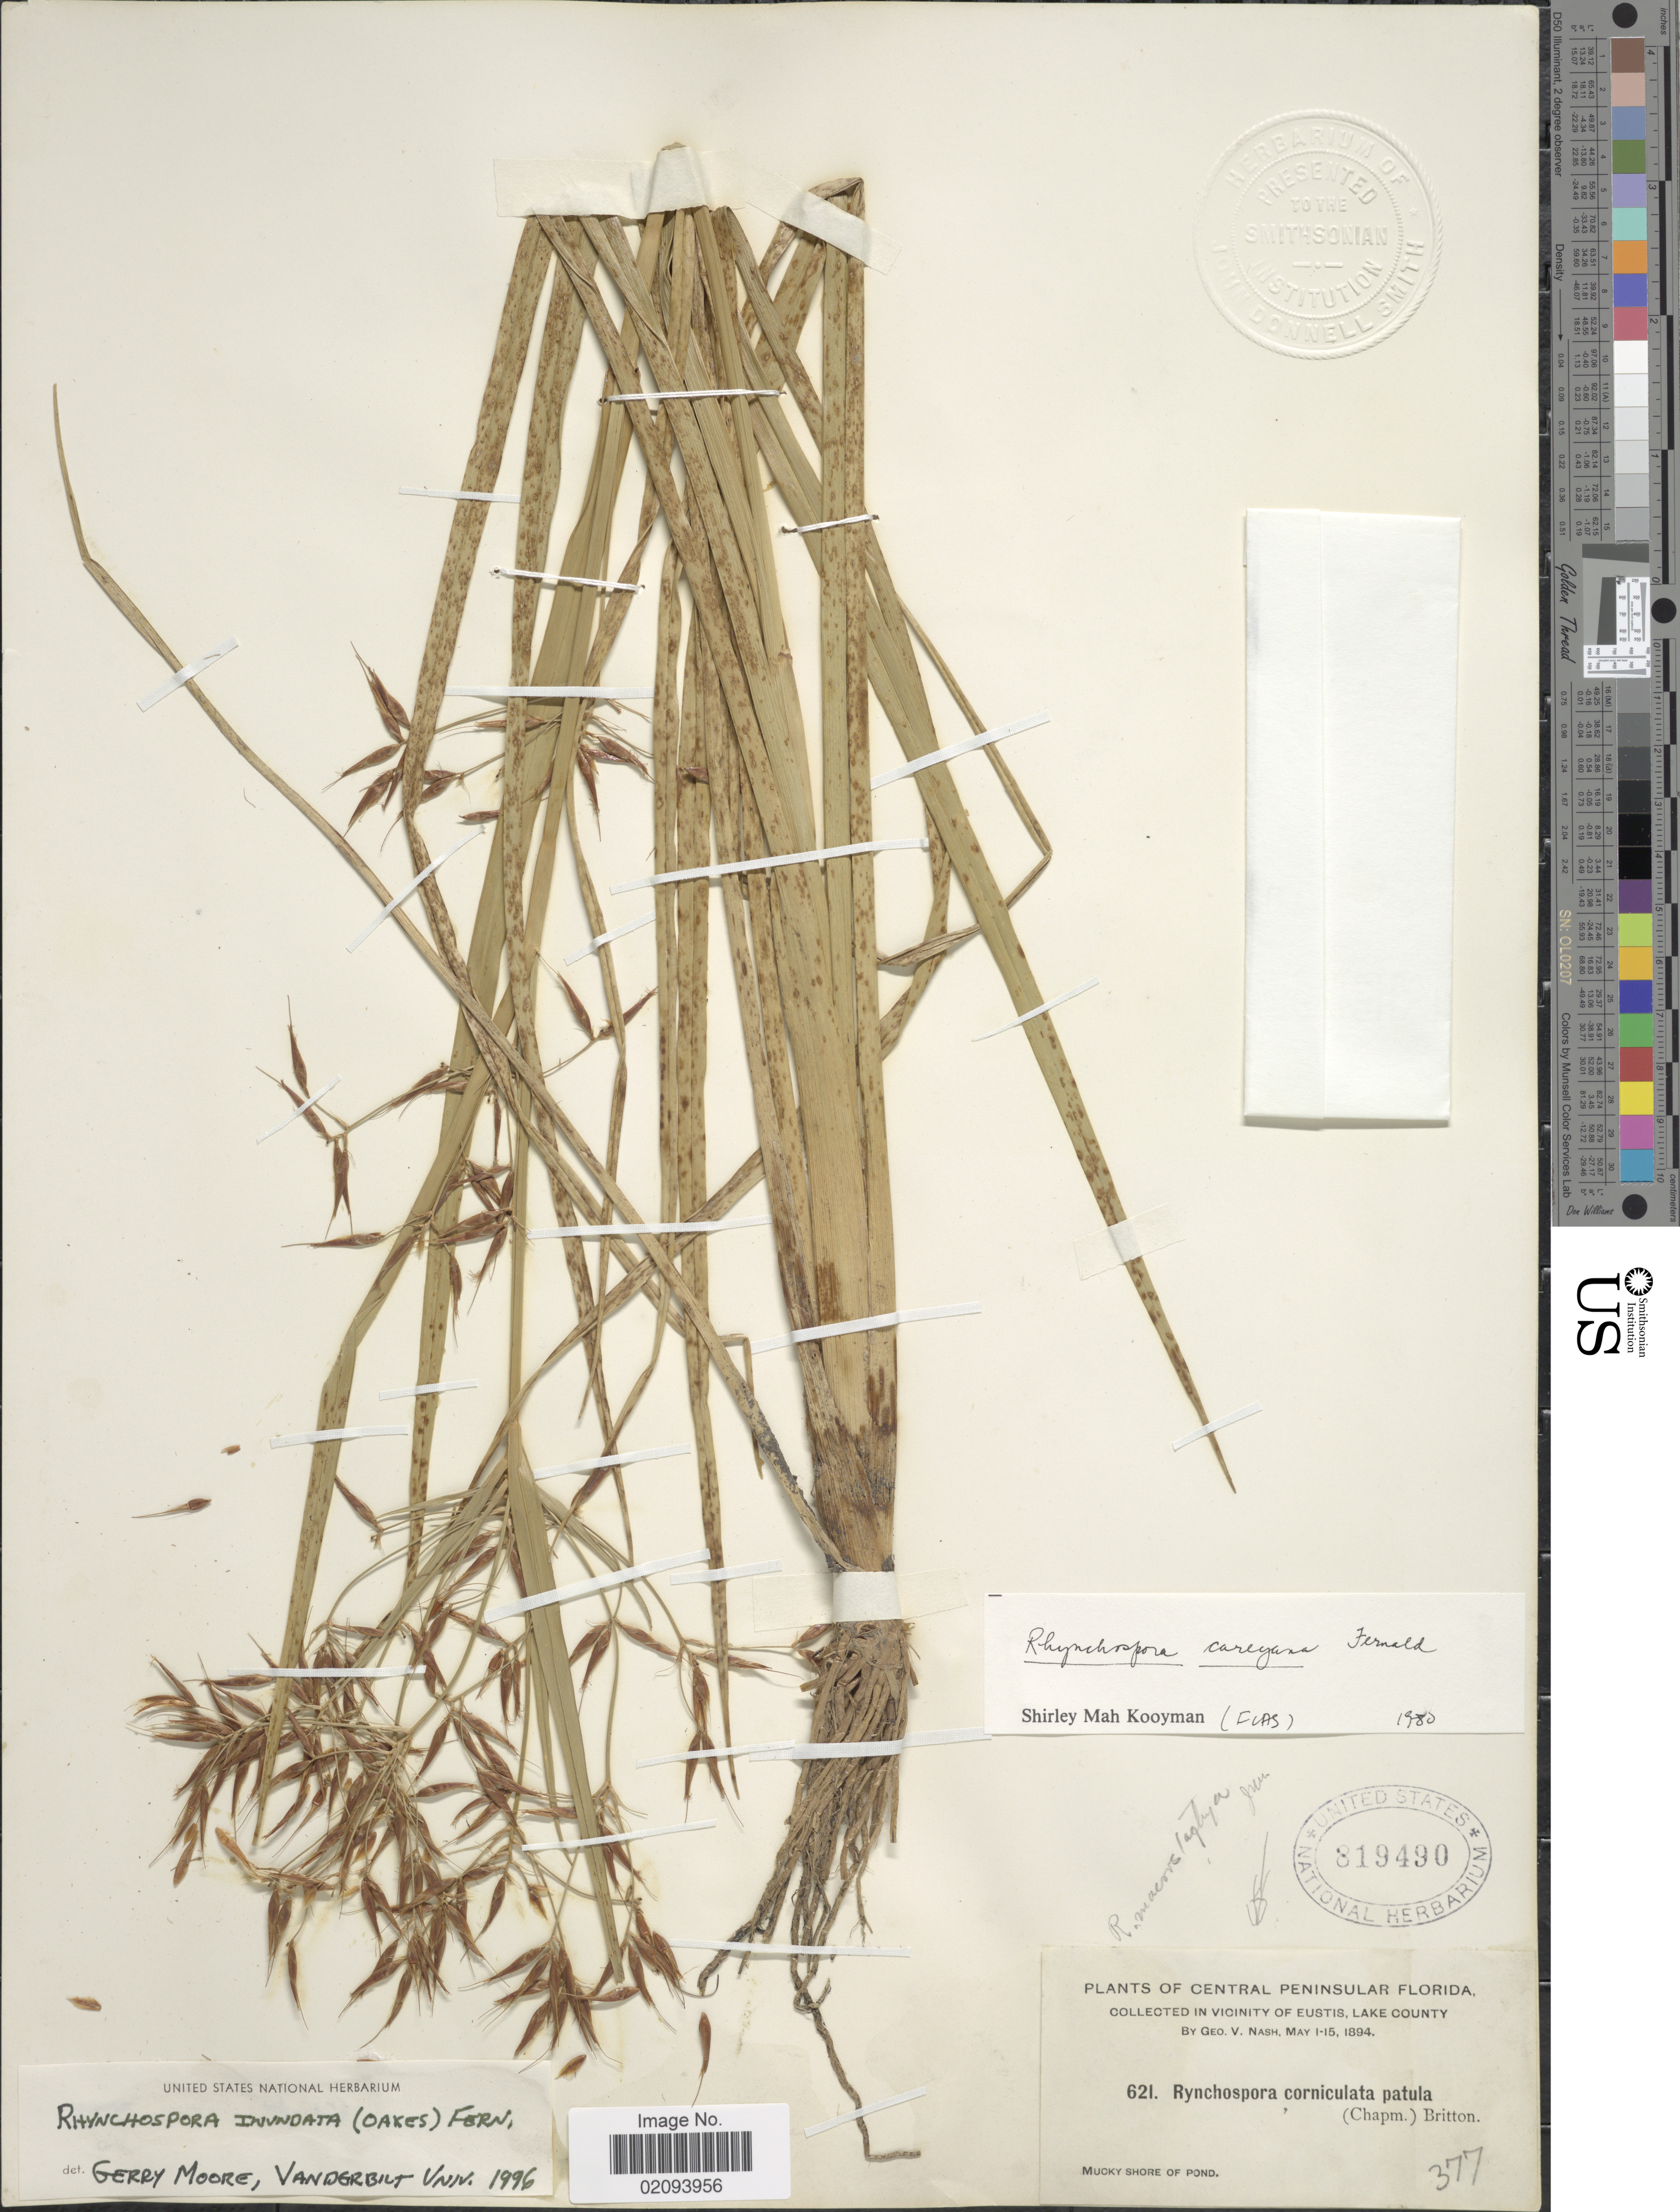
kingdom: Plantae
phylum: Tracheophyta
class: Liliopsida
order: Poales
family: Cyperaceae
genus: Rhynchospora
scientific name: Rhynchospora inundata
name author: (Oakes) Fernald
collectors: G. V. Nash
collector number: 621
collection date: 1894-05-01/1894-05-15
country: United States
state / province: Florida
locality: Central Peninsular Florida. In Vicinity of Eustis, Lake County. Mucky Shore of Pond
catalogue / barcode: US 819490